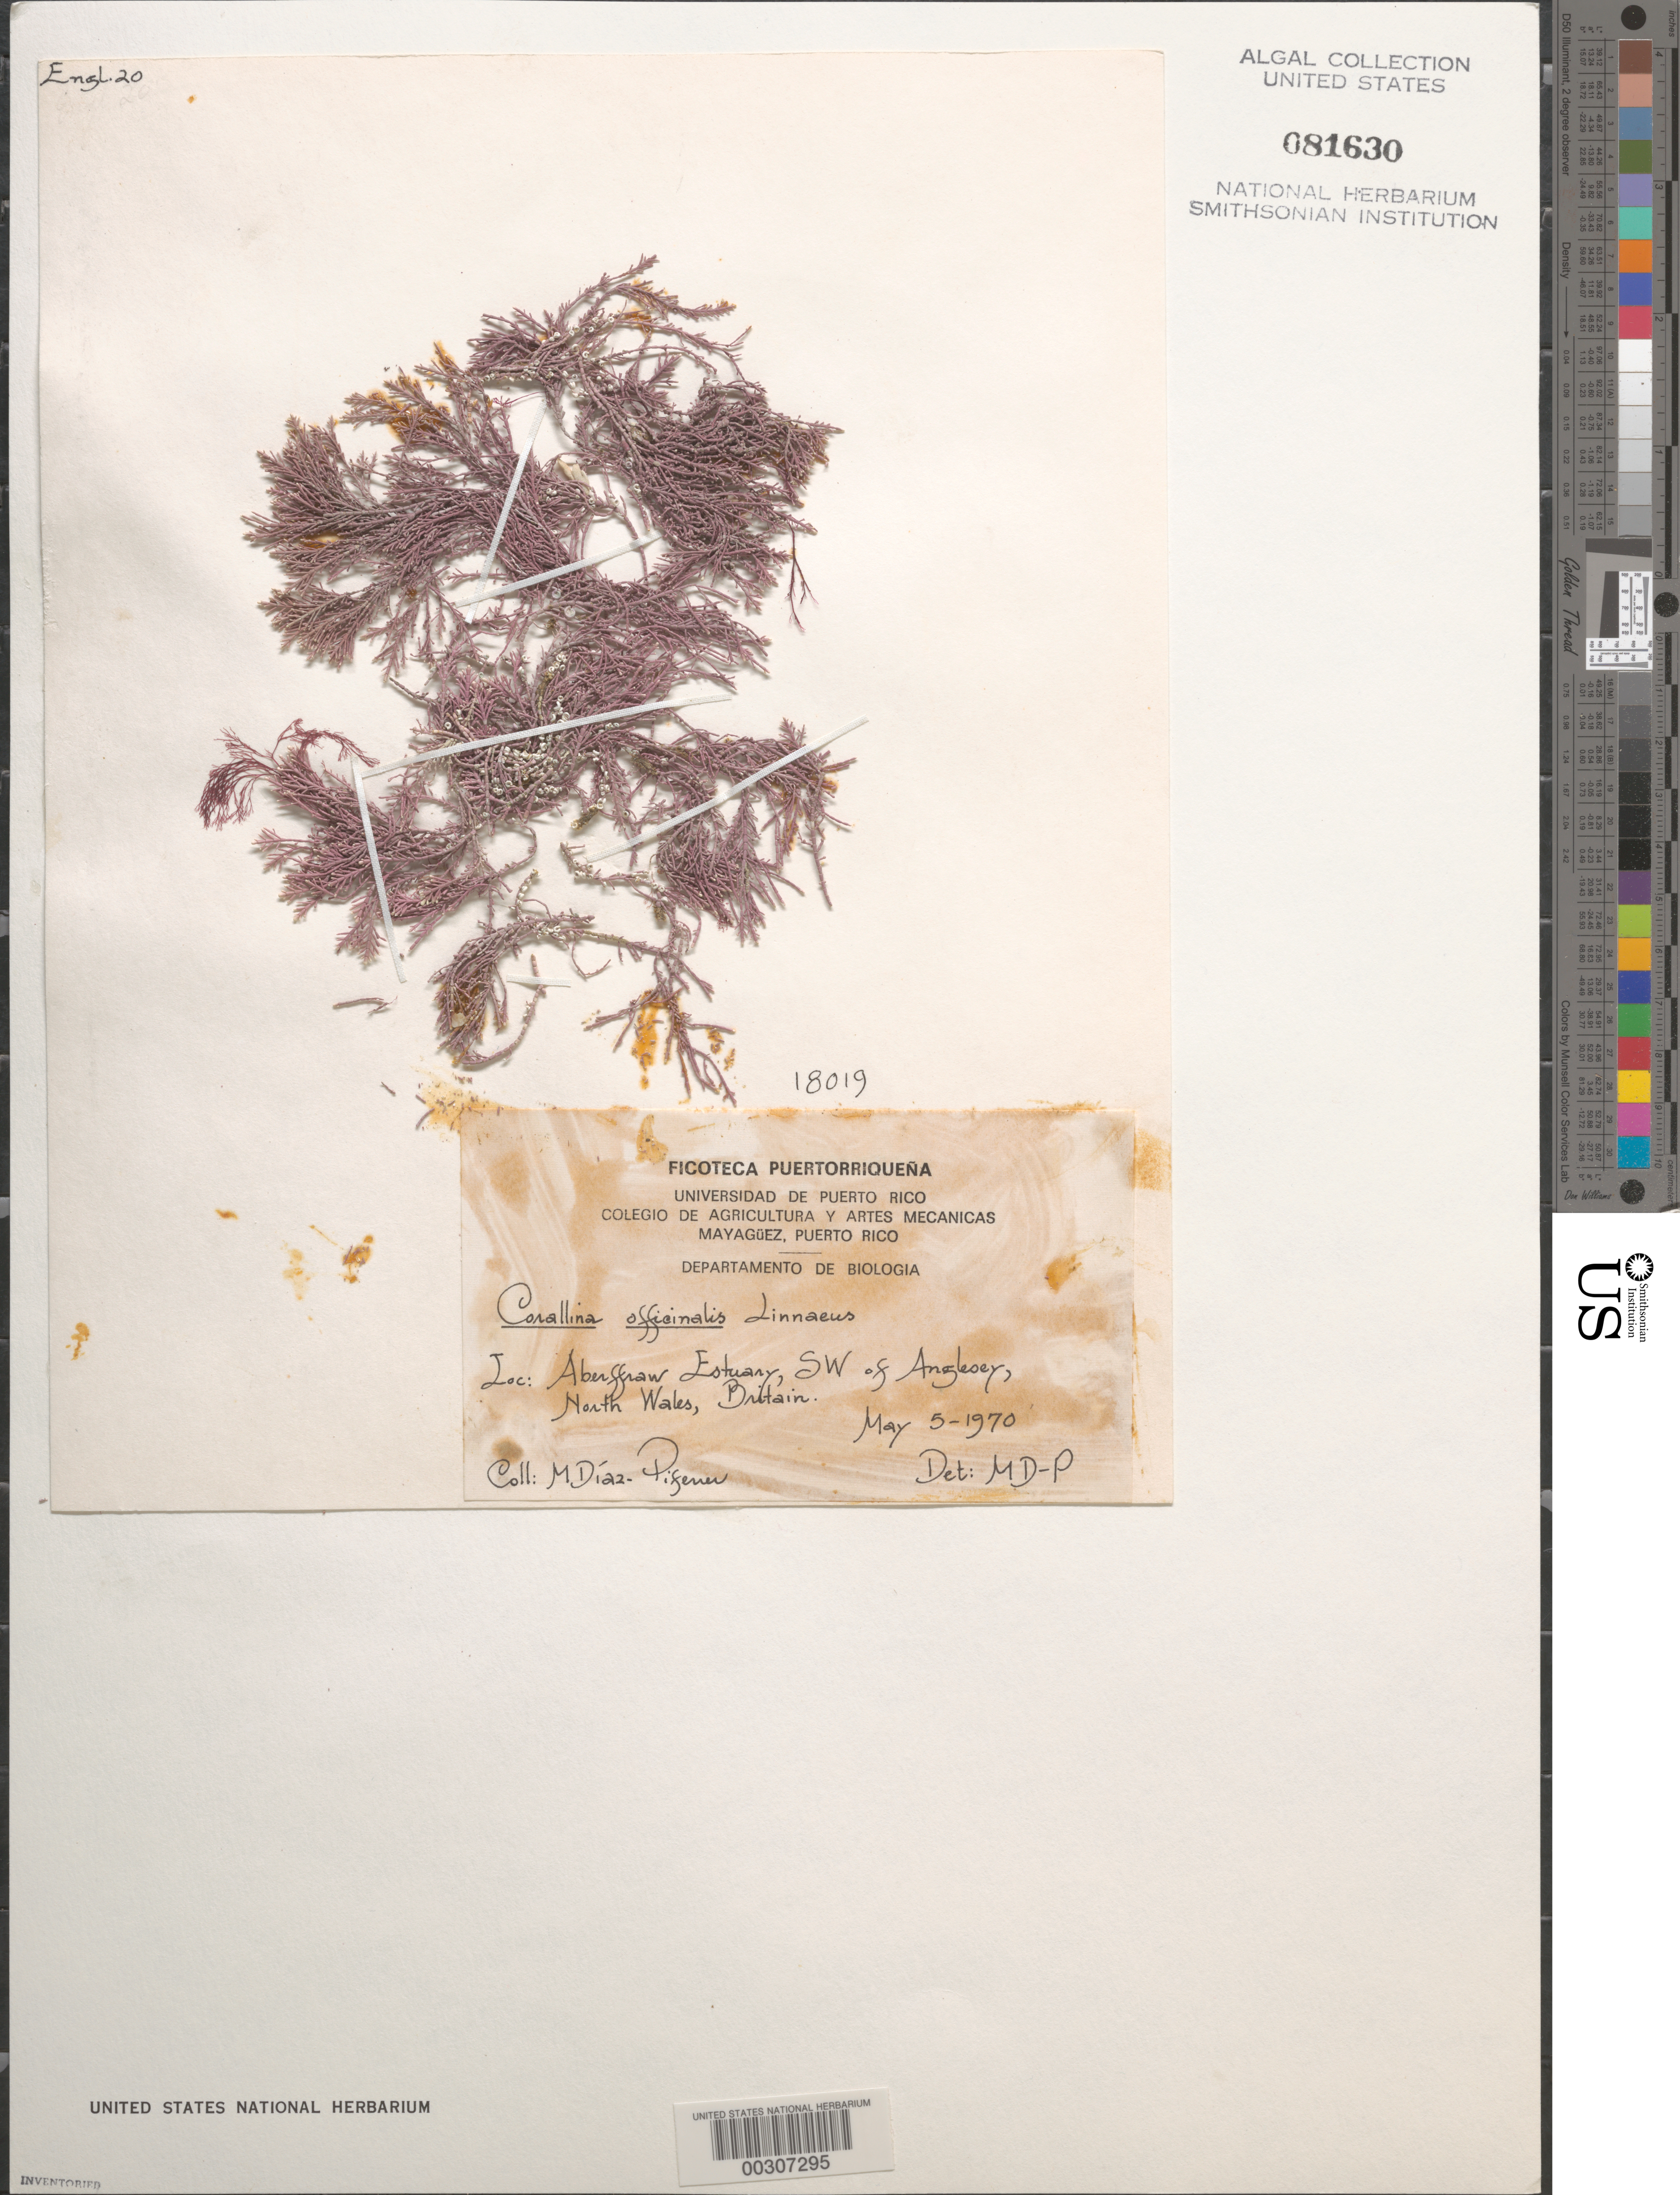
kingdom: Plantae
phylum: Rhodophyta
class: Florideophyceae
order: Corallinales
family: Corallinaceae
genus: Corallina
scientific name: Corallina officinalis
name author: L.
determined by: Diaz-Piferrer, M.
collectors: M. Diaz-Piferrer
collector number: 18019 & ENGL. 20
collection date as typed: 05 May 1970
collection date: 1970-05-05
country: United Kingdom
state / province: Wales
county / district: Gwynedd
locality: Aberffraw Estuary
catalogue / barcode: US 81630